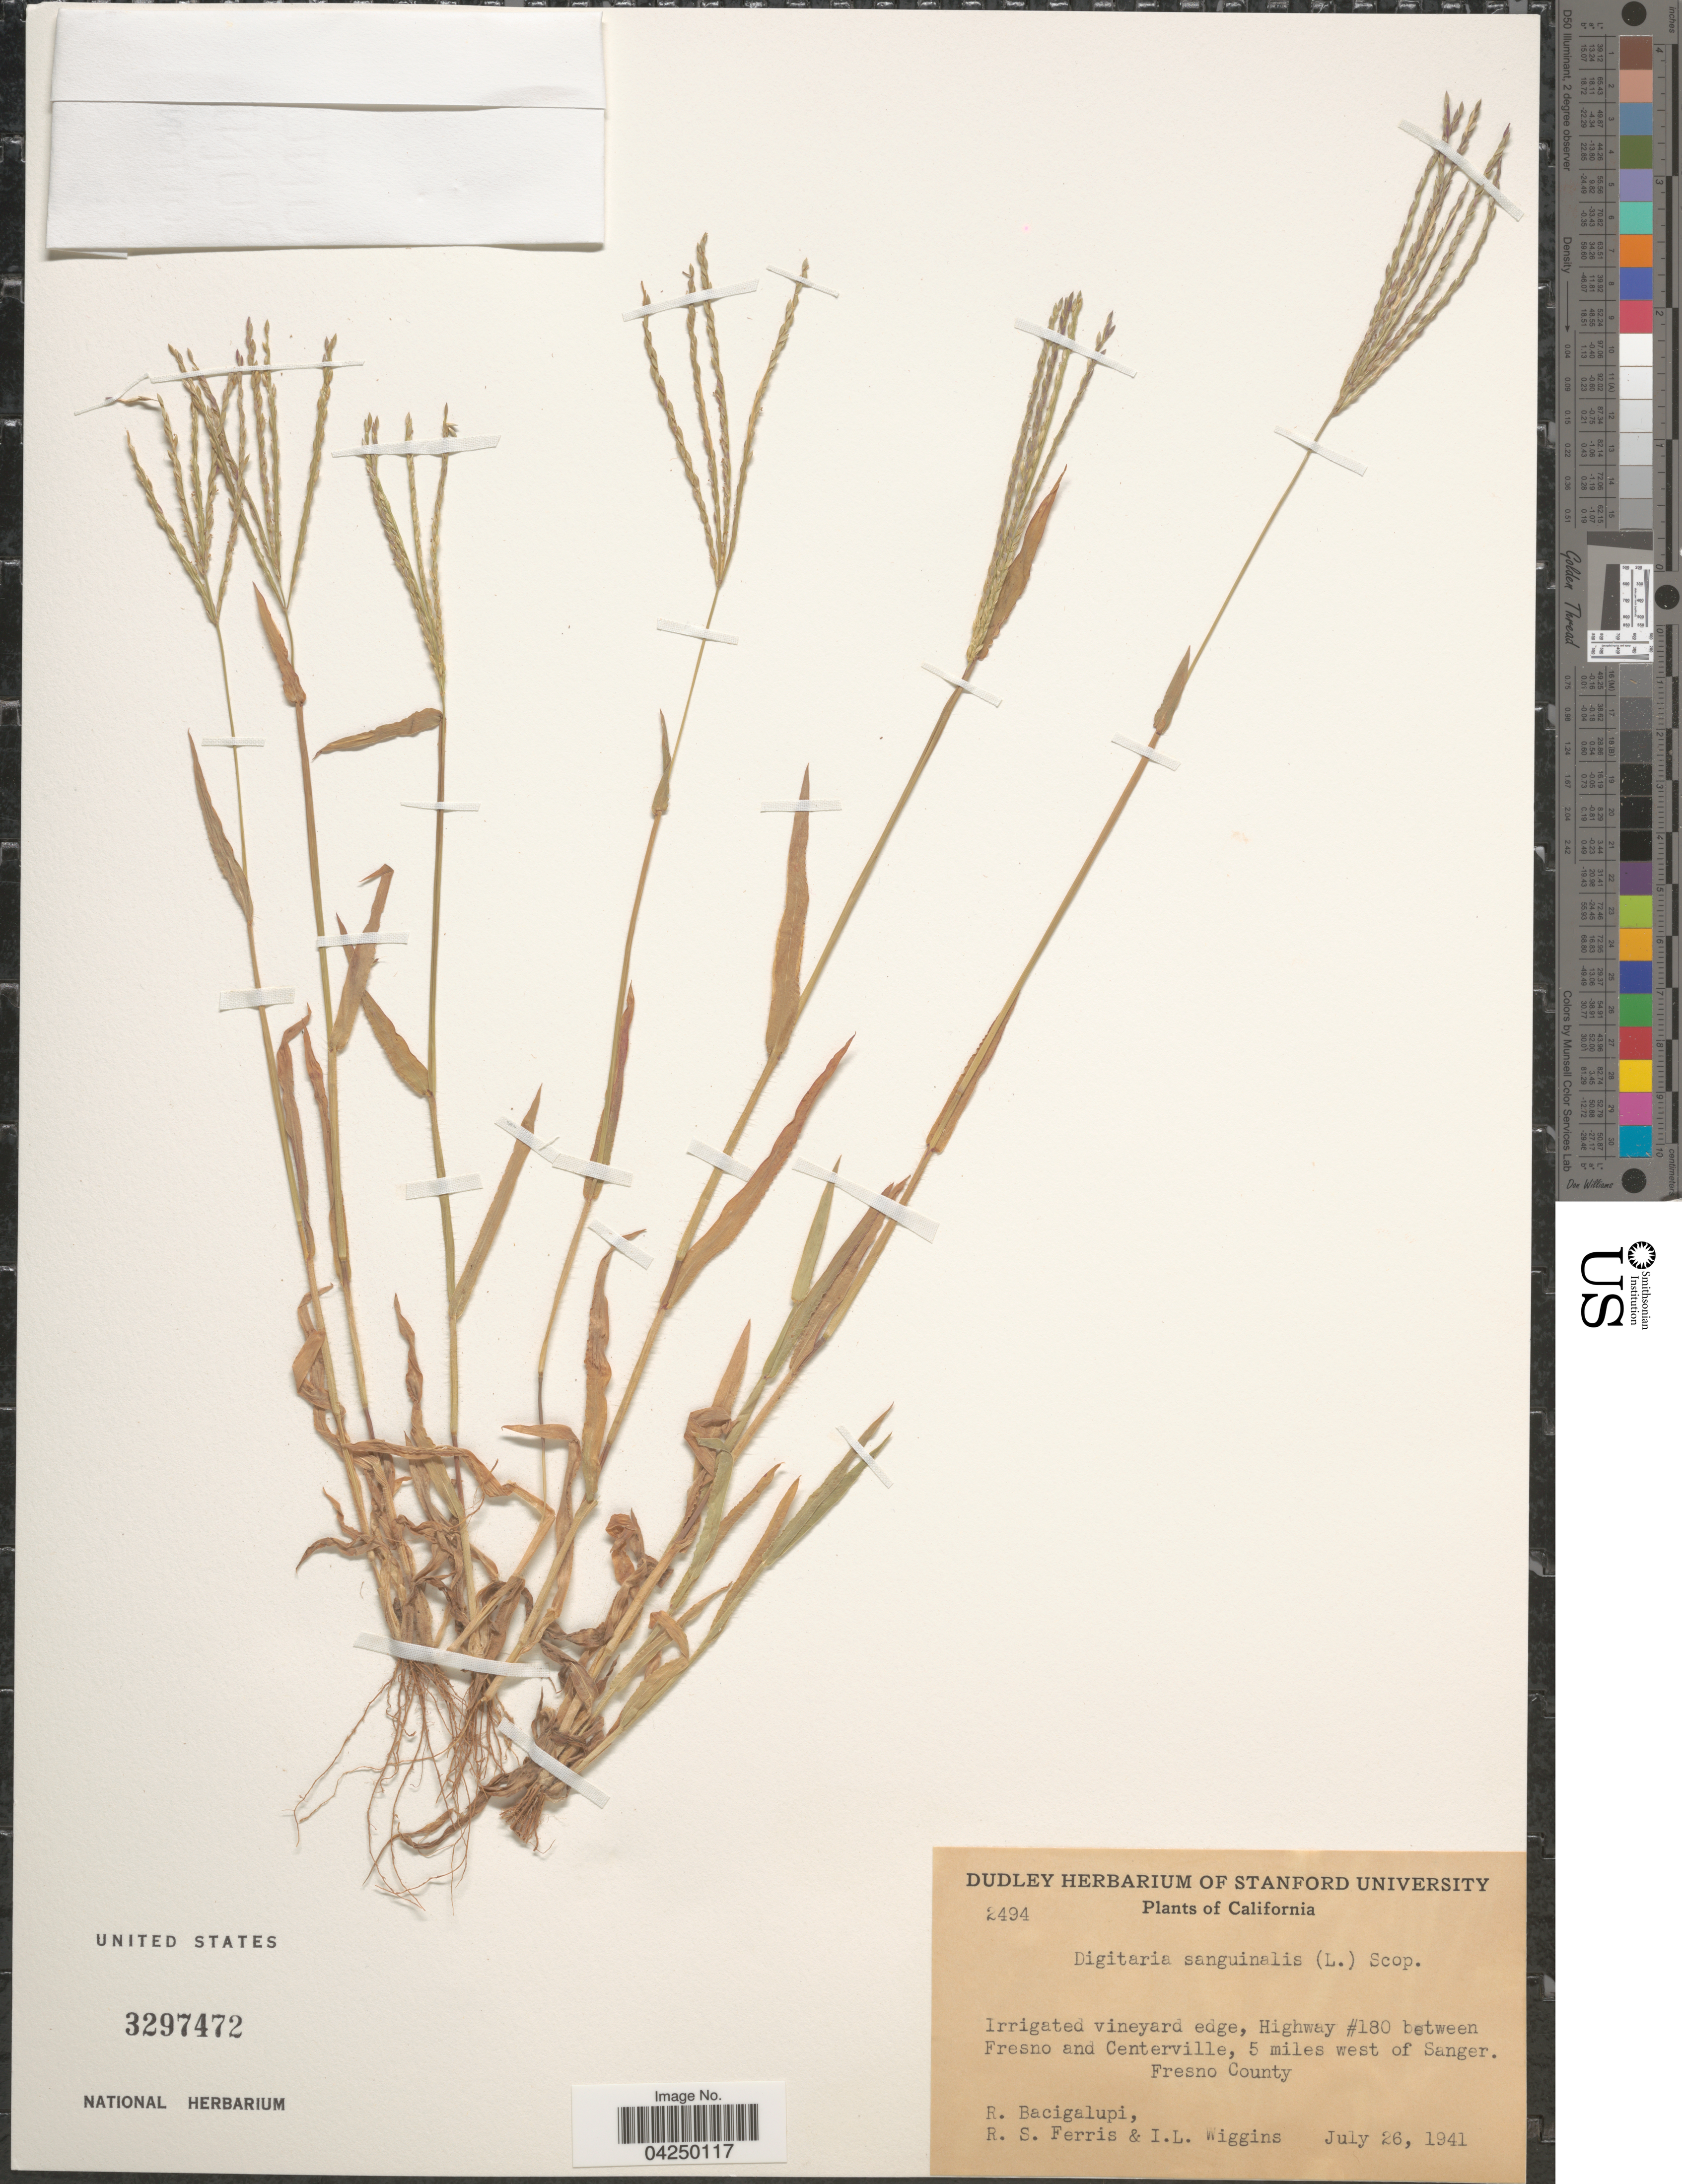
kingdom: Plantae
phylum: Tracheophyta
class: Liliopsida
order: Poales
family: Poaceae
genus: Digitaria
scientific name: Digitaria sanguinalis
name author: (L.) Scop.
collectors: R. Bacigalupi, R. S. Ferris & I. L. Wiggins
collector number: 2494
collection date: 1941-07-26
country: United States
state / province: California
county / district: Fresno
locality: Irrigated vineyard edge, Highway #180 between Fresno and Centerville, 5 miles west of Sanger. Fresno County.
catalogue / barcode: US 3297472